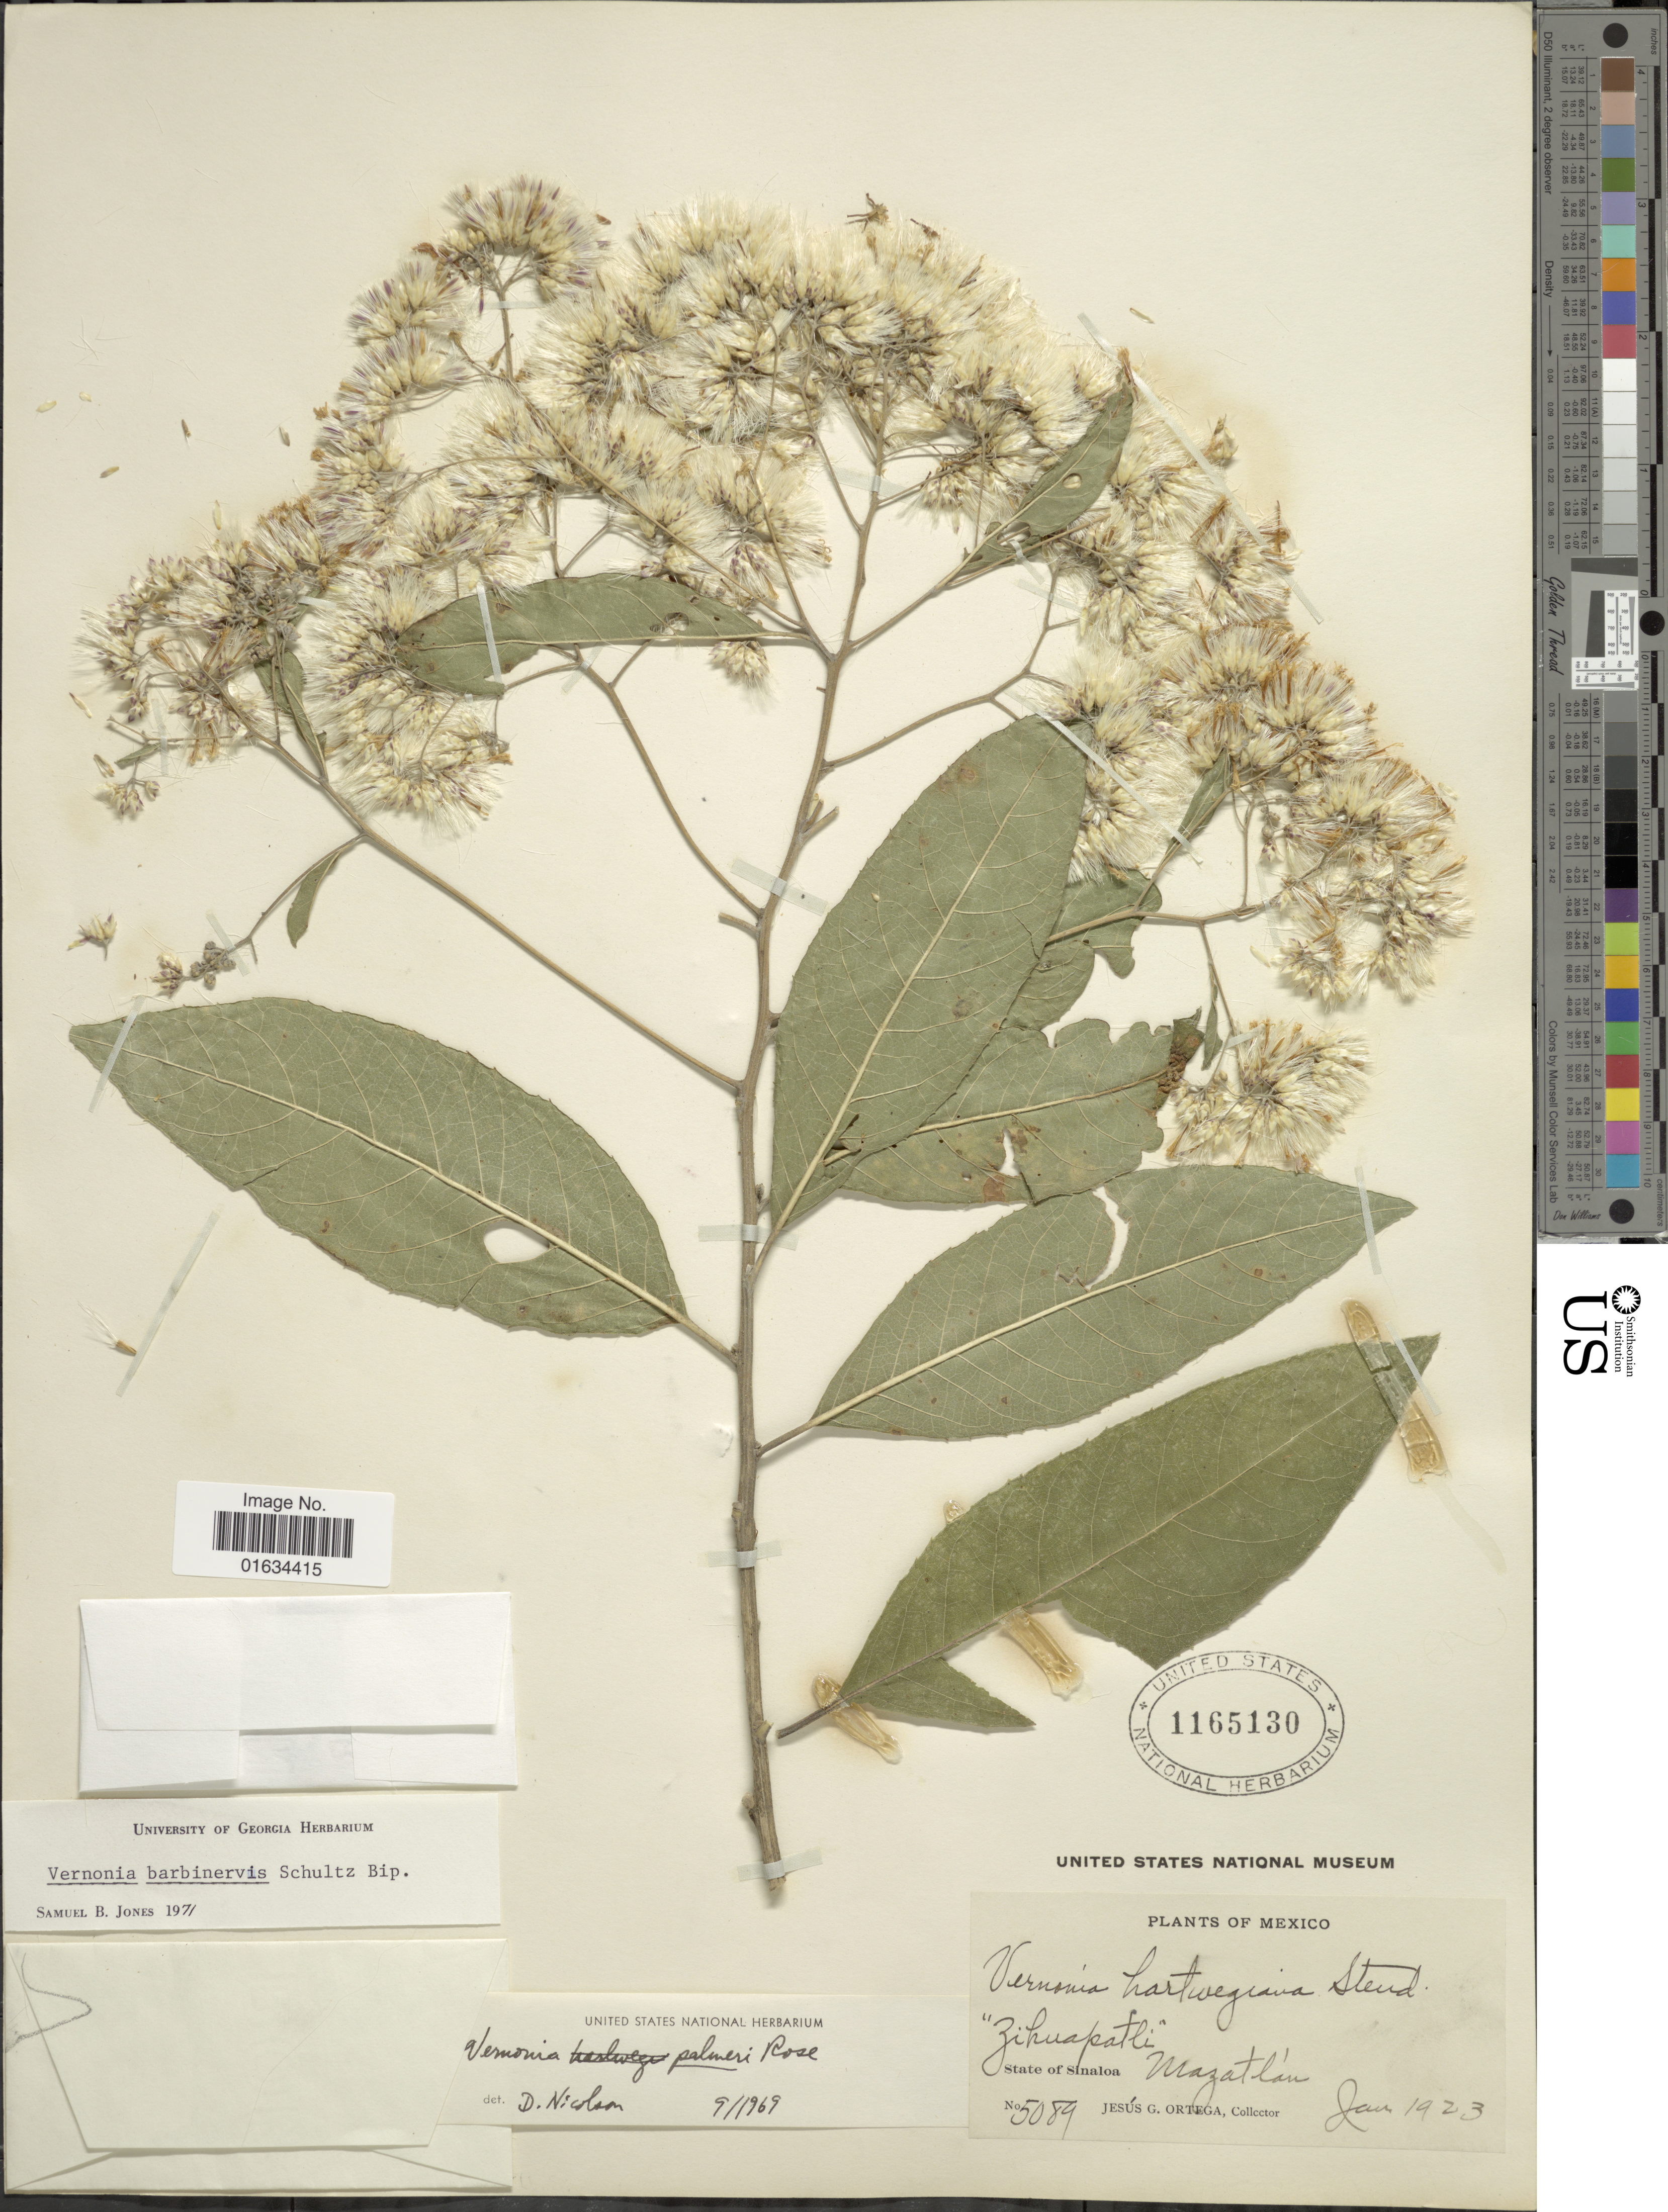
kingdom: Plantae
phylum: Tracheophyta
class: Magnoliopsida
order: Asterales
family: Asteraceae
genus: Eremosis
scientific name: Eremosis barbinervis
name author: (Sch. Bip.) Gleason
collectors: J. Ortega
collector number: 5089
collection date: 1923-01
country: Mexico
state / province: Sinaloa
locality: Zihuapatli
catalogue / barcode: US 1165130